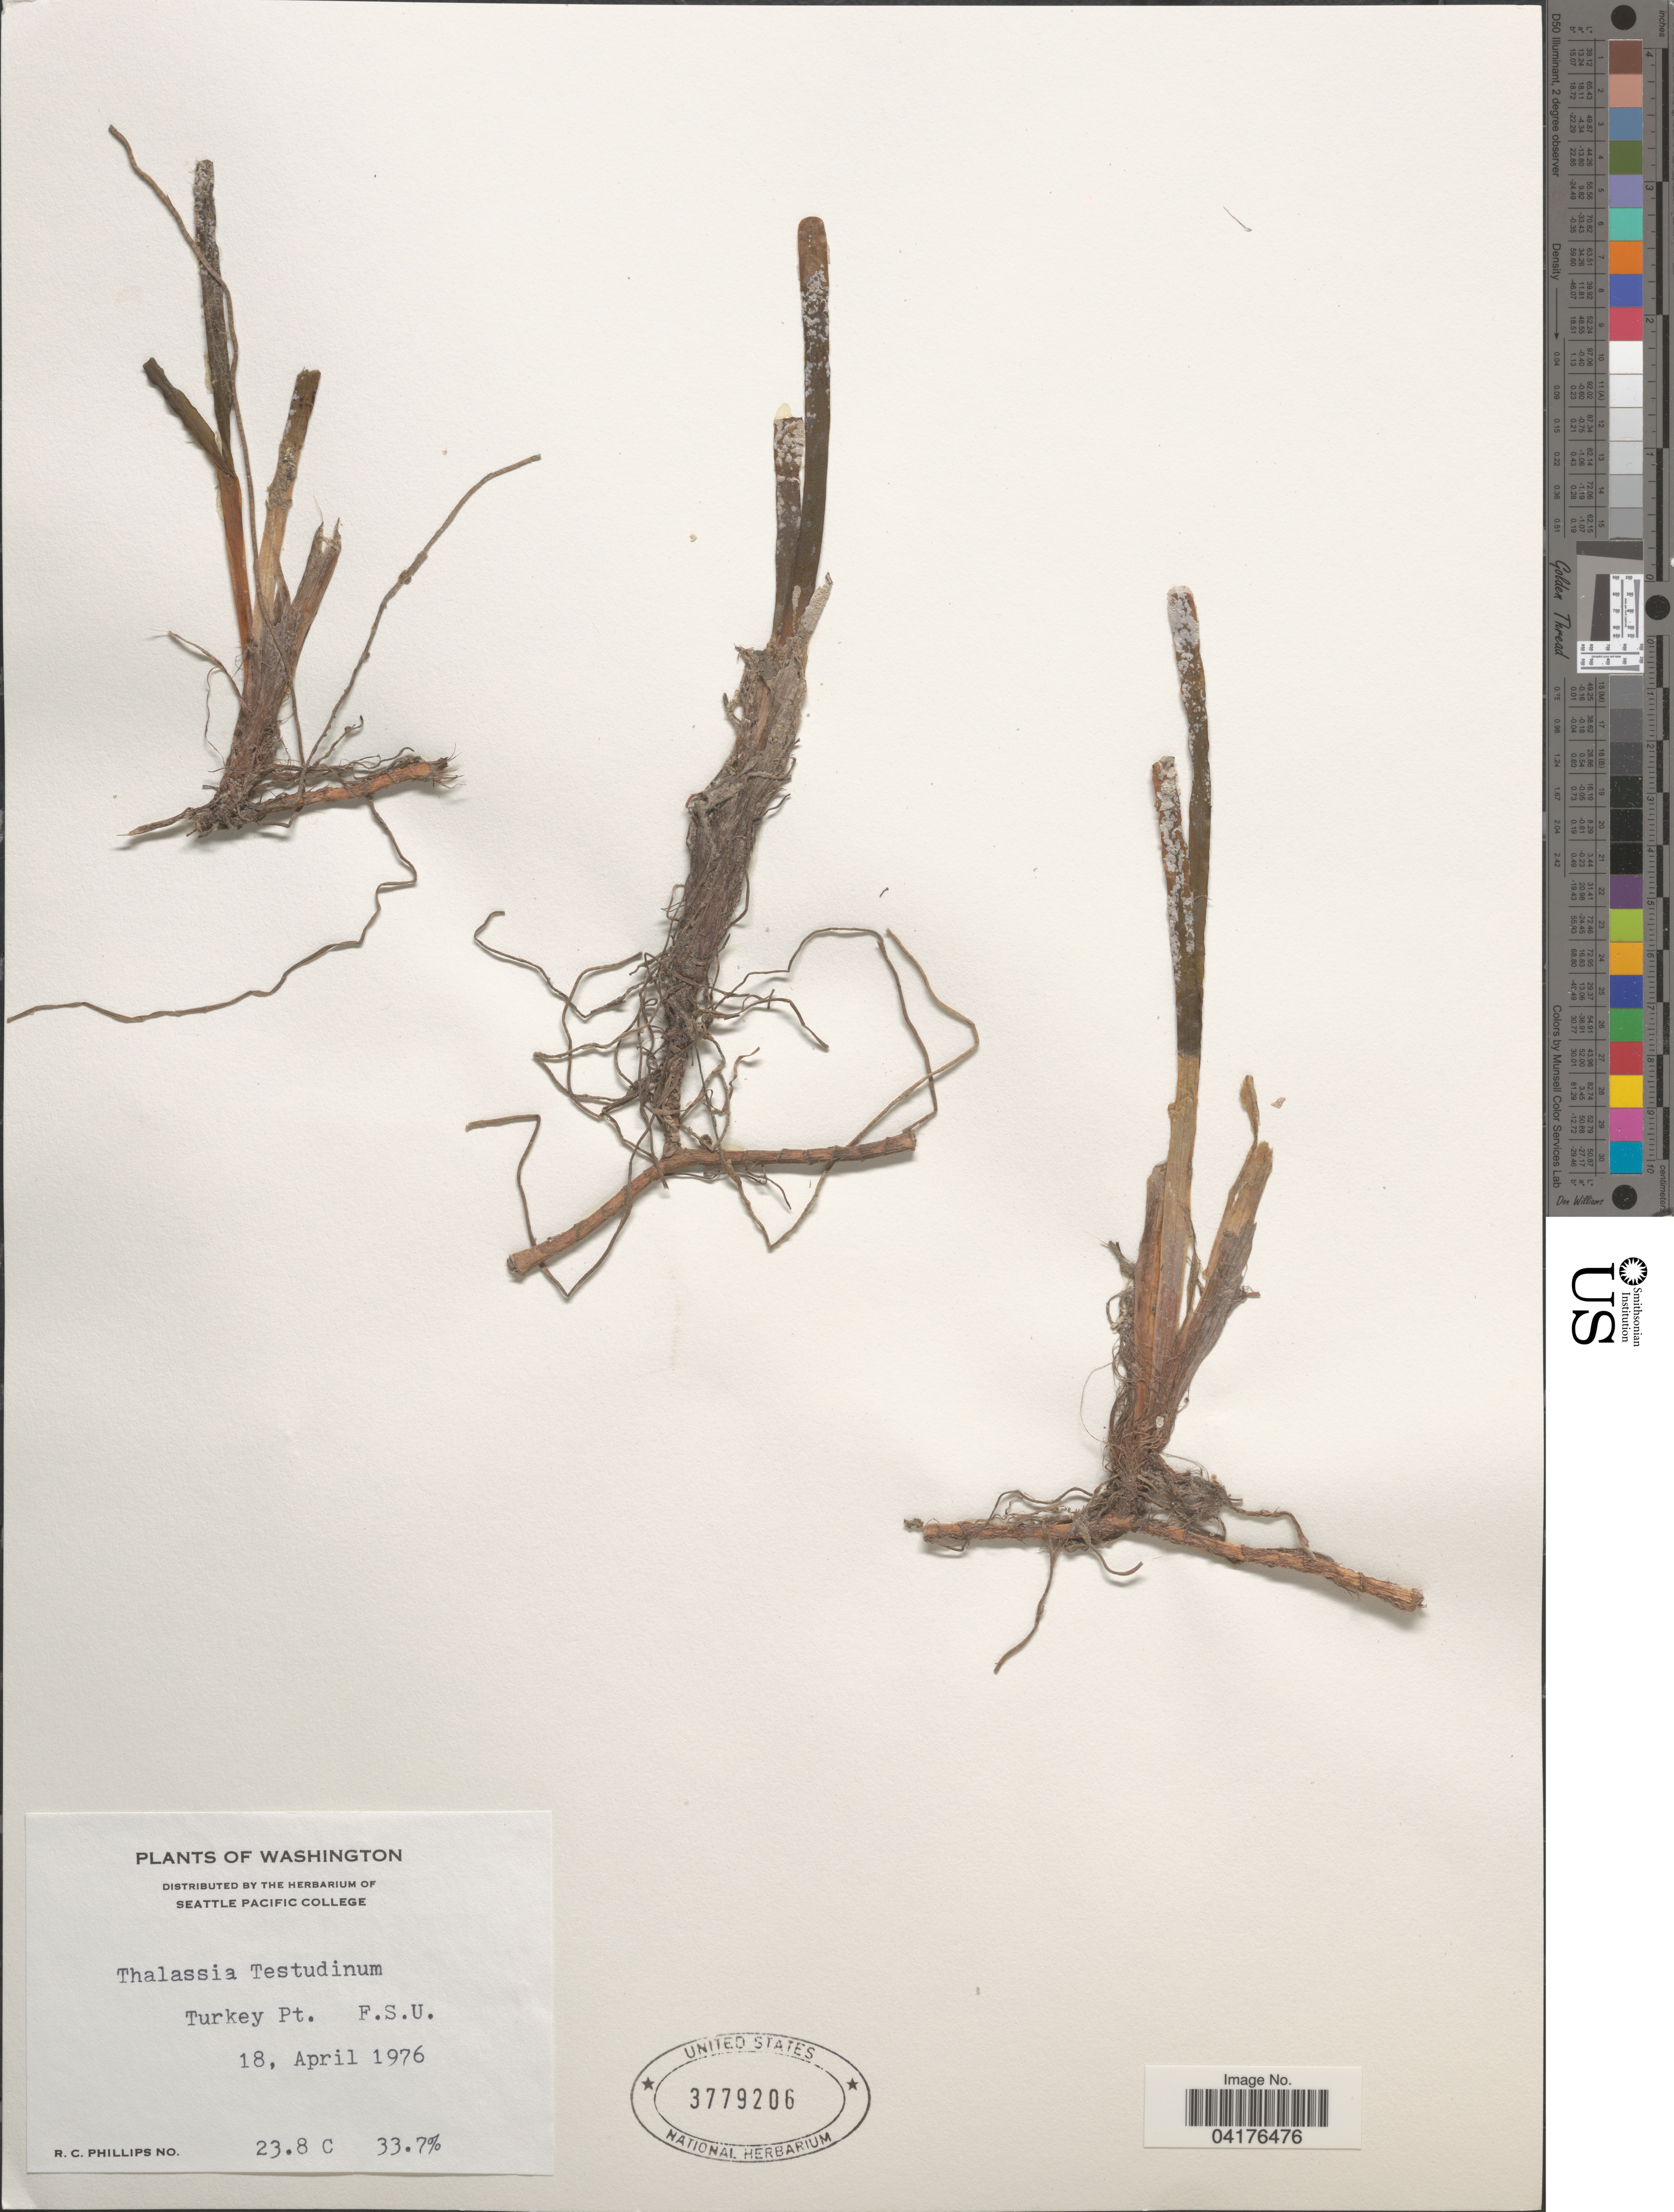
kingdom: Plantae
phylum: Tracheophyta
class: Liliopsida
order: Alismatales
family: Hydrocharitaceae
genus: Thalassia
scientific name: Thalassia testudinum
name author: Banks & Sol. ex K.D. Koenig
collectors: R. C. Phillips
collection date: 1976-04-18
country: United States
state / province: Florida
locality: Turkey Point, F.S.U.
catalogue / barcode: US 3779206